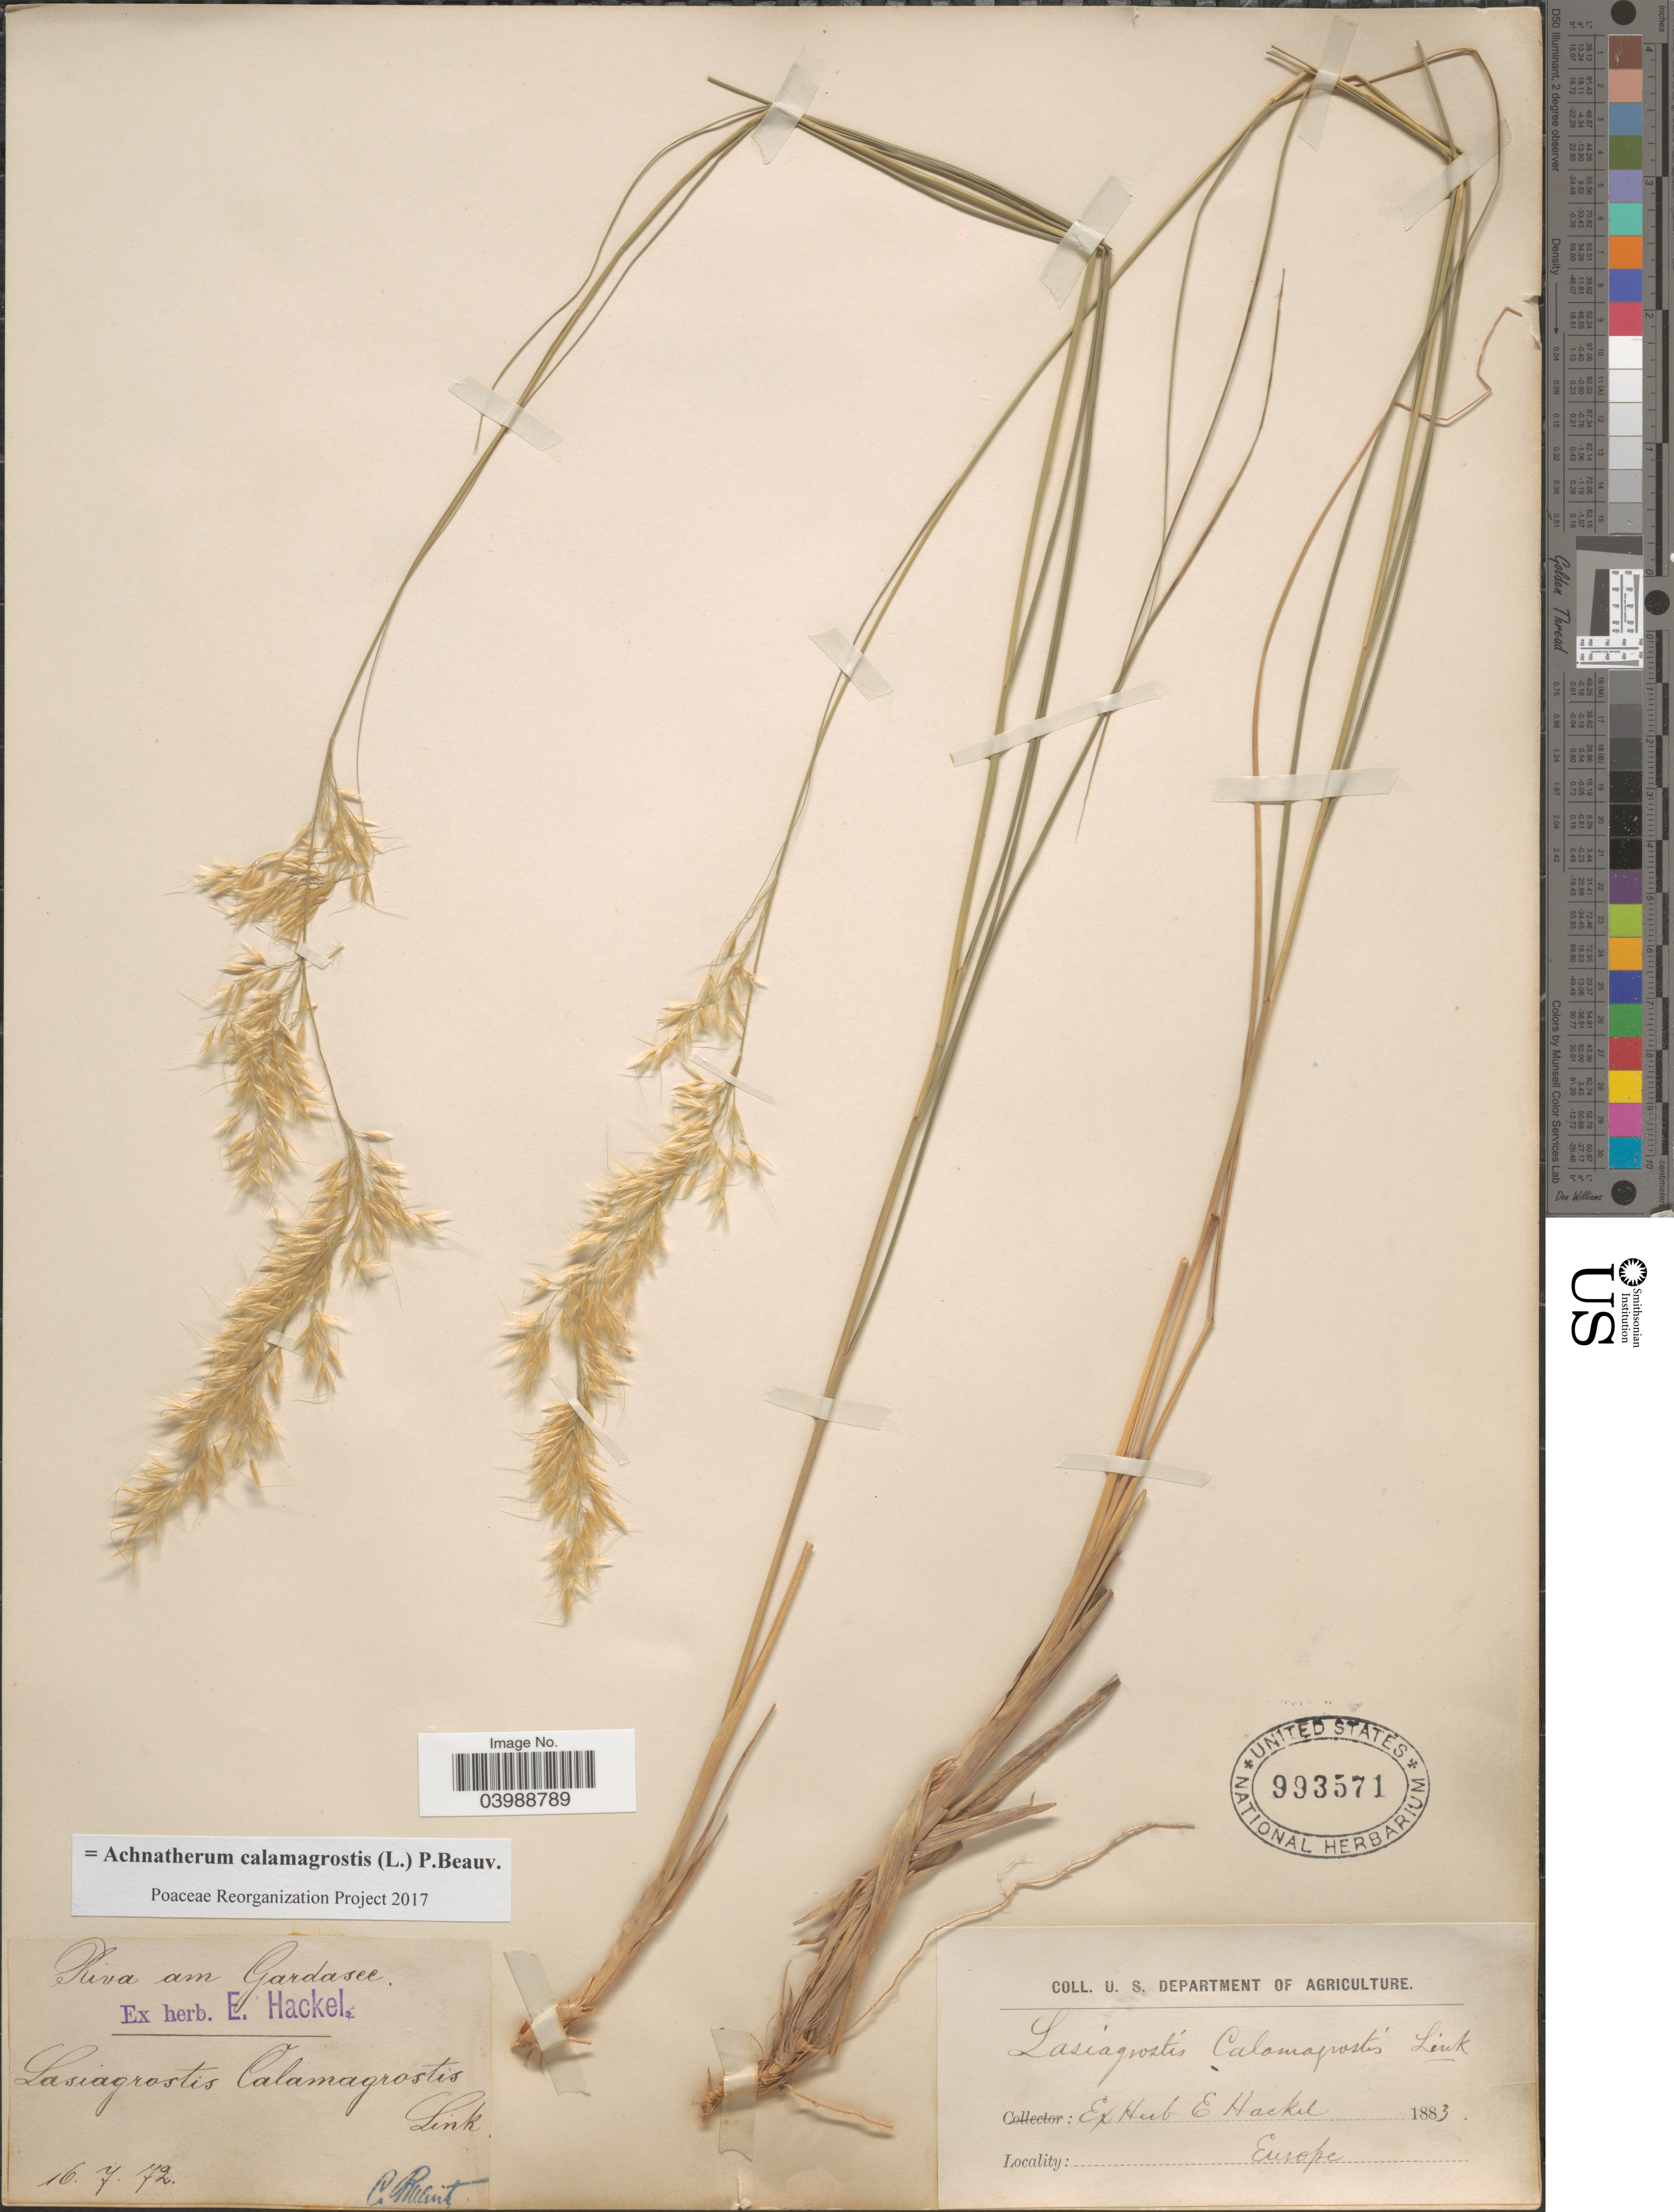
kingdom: Plantae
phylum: Tracheophyta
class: Liliopsida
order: Poales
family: Poaceae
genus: Achnatherum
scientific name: Achnatherum calamagrostis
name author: (L.) P. Beauv.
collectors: C. Ralintz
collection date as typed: Transcribed d/m/y: 16/7/72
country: Italy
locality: Riva am Gardasee. Europe.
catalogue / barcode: US 993571